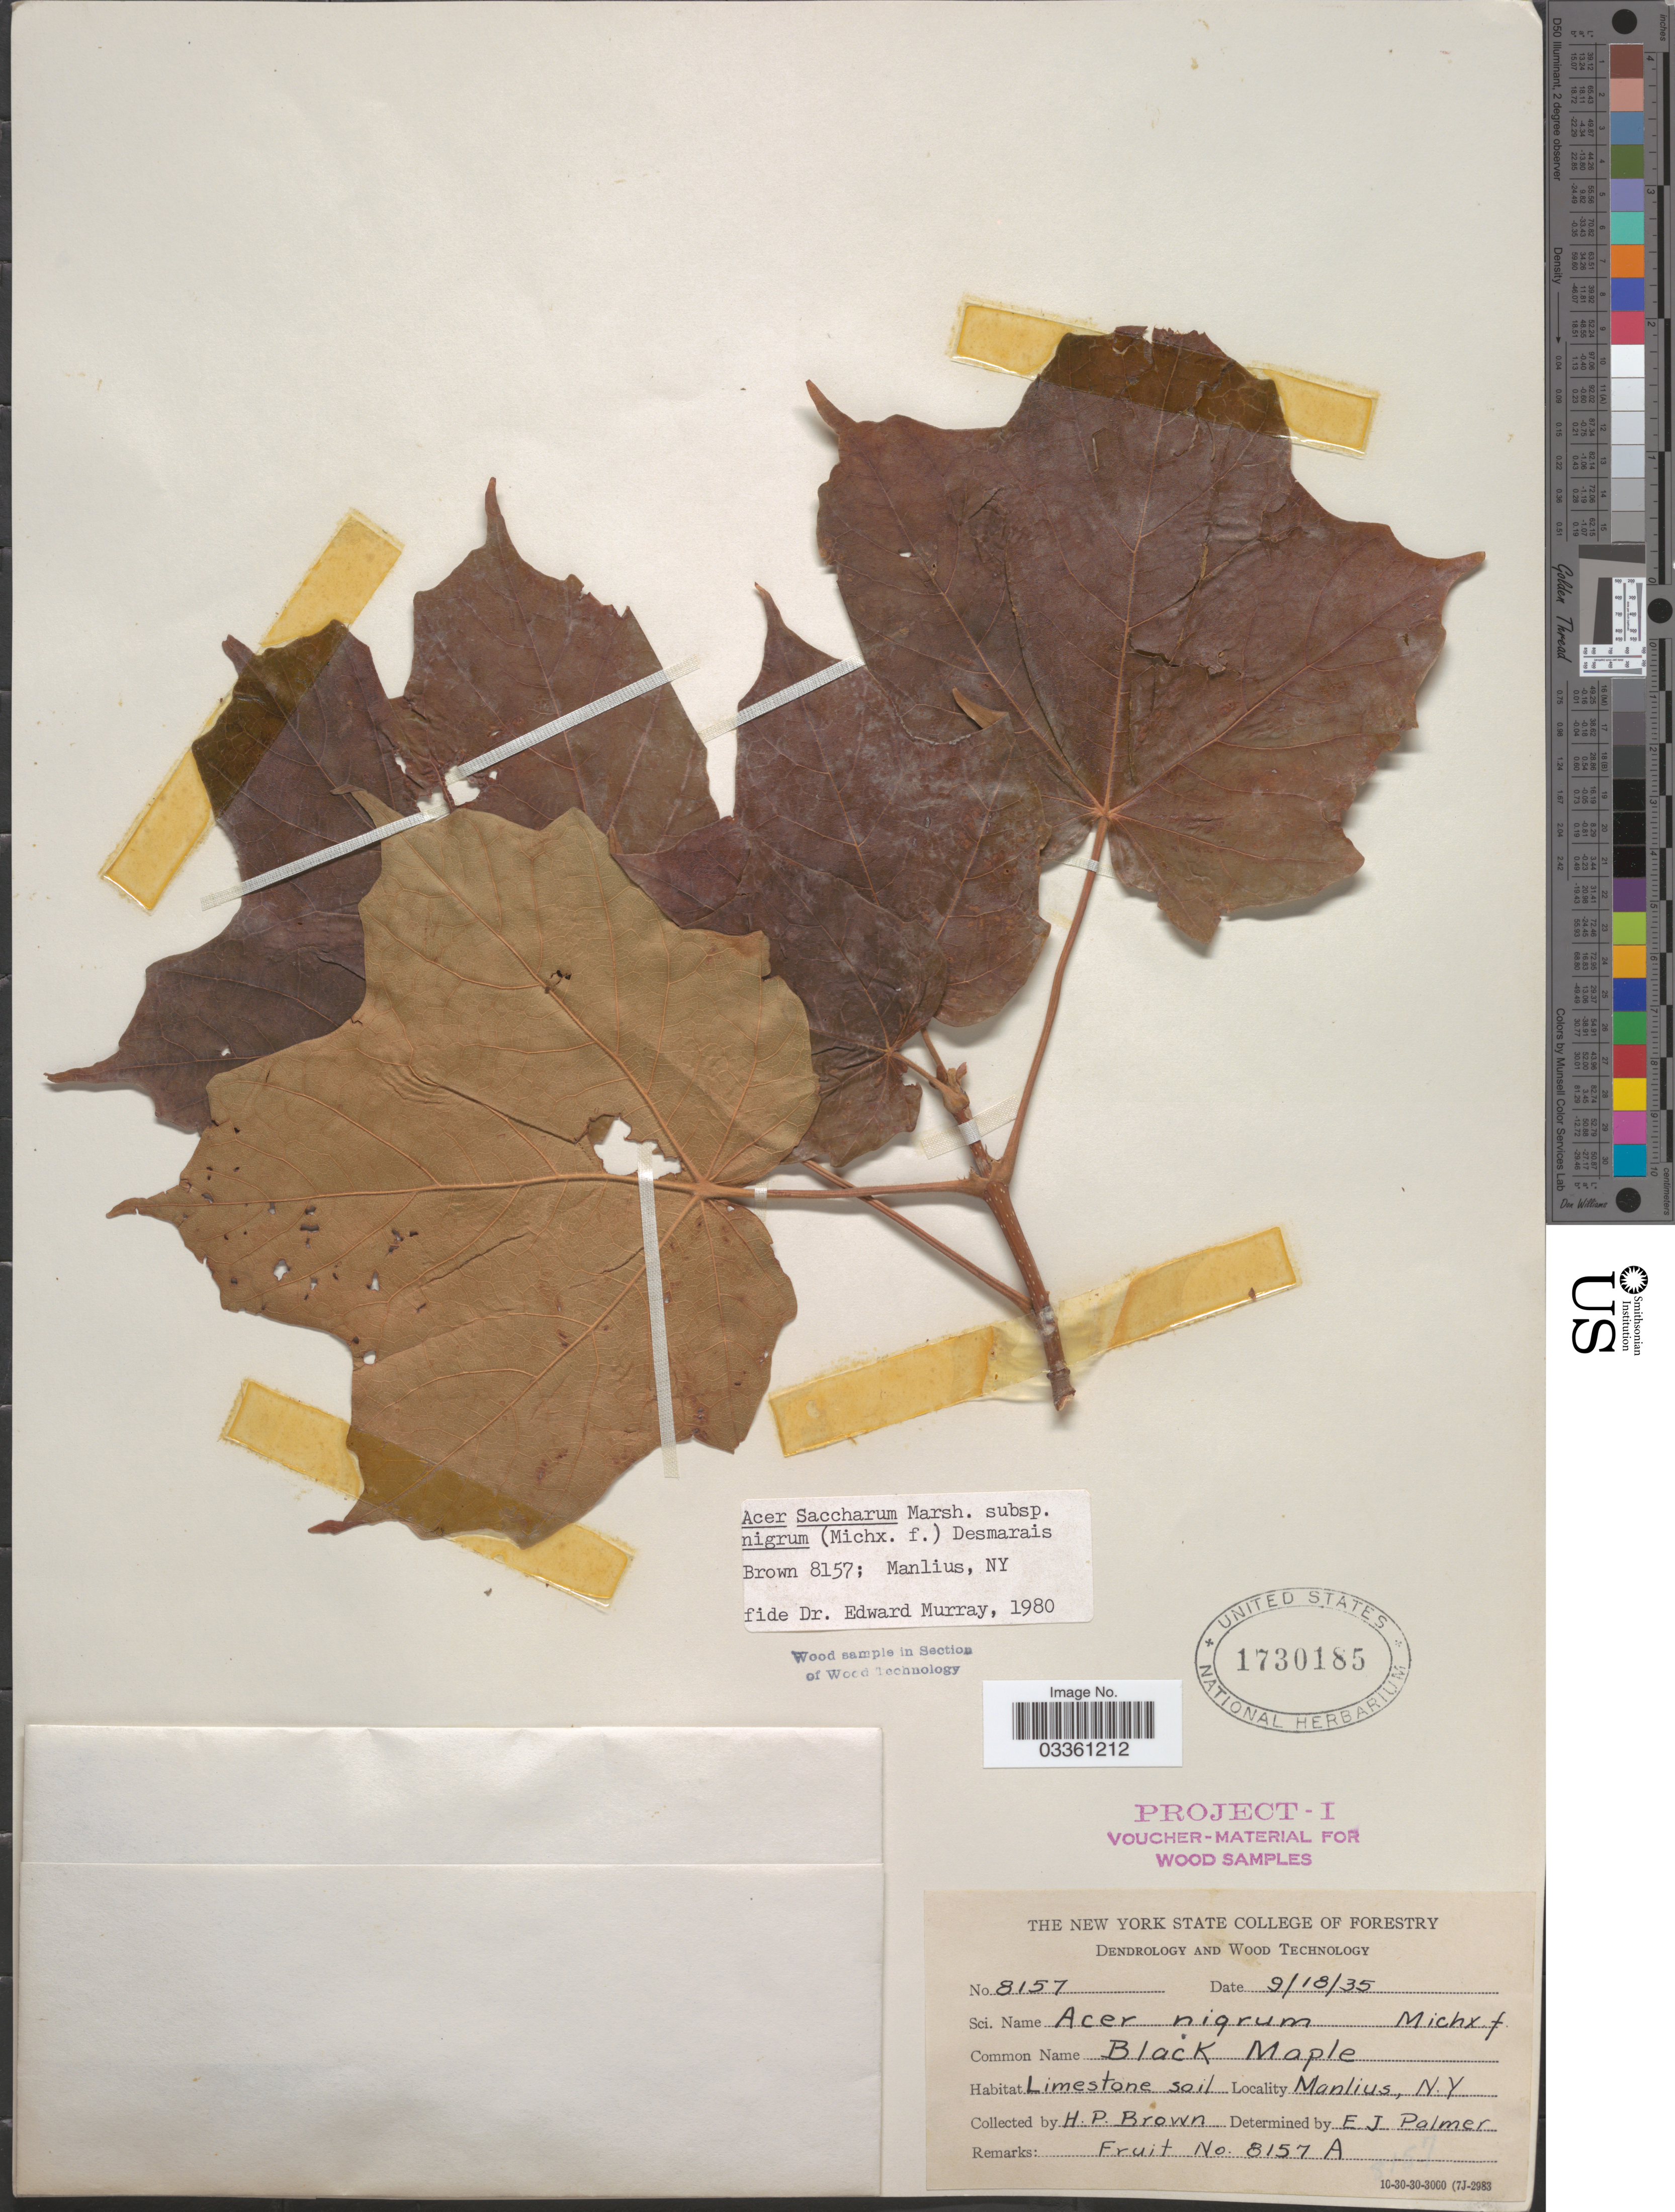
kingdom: Plantae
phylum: Tracheophyta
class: Magnoliopsida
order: Sapindales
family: Sapindaceae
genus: Acer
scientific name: Acer saccharum subsp. nigrum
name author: (F. Michx.) Desmarais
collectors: H. P. Brown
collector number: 8157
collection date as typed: Transcribed d/m/y: 18/9/35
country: United States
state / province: New York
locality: Manlius.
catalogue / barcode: US 1730185